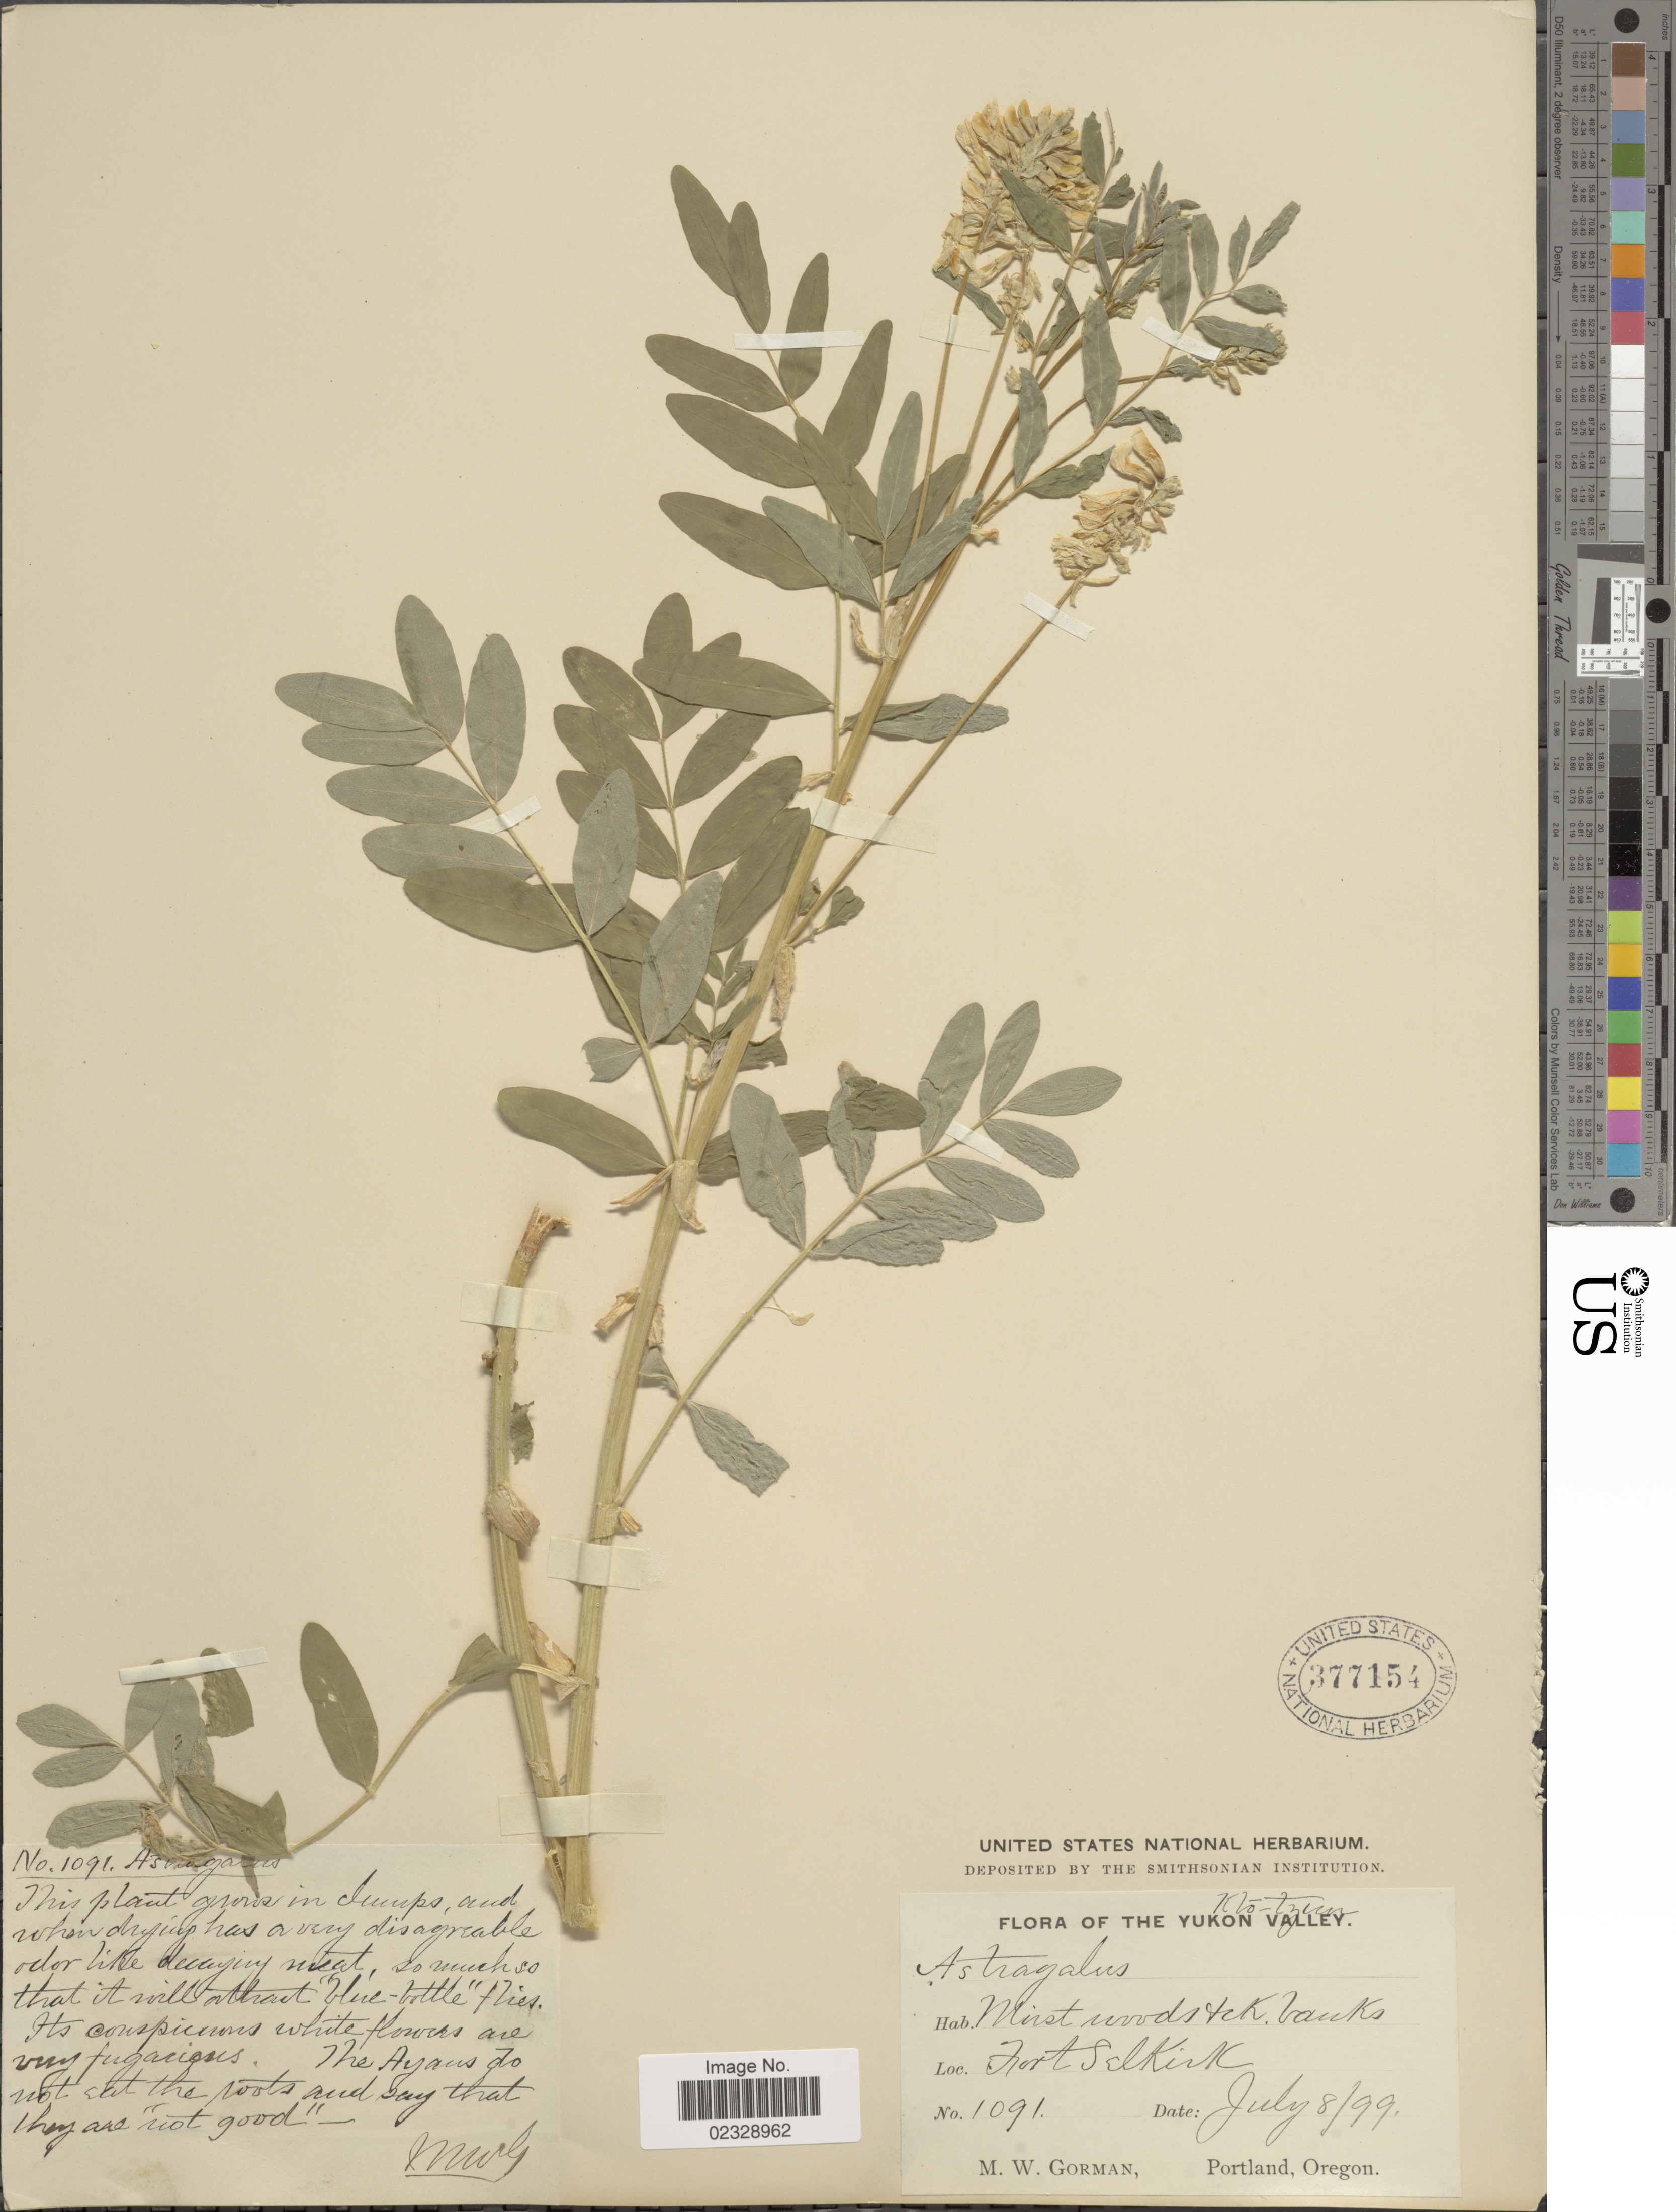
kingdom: Plantae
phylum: Tracheophyta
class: Magnoliopsida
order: Fabales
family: Fabaceae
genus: Astragalus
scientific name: Astragalus americanus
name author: (Hook.) M.E. Jones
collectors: M. W. Gorman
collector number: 1091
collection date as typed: Transcribed d/m/y: 8/7/99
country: Canada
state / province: Yukon Territory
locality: The Yukon Valley, Fort Selkirk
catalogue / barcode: US 377154